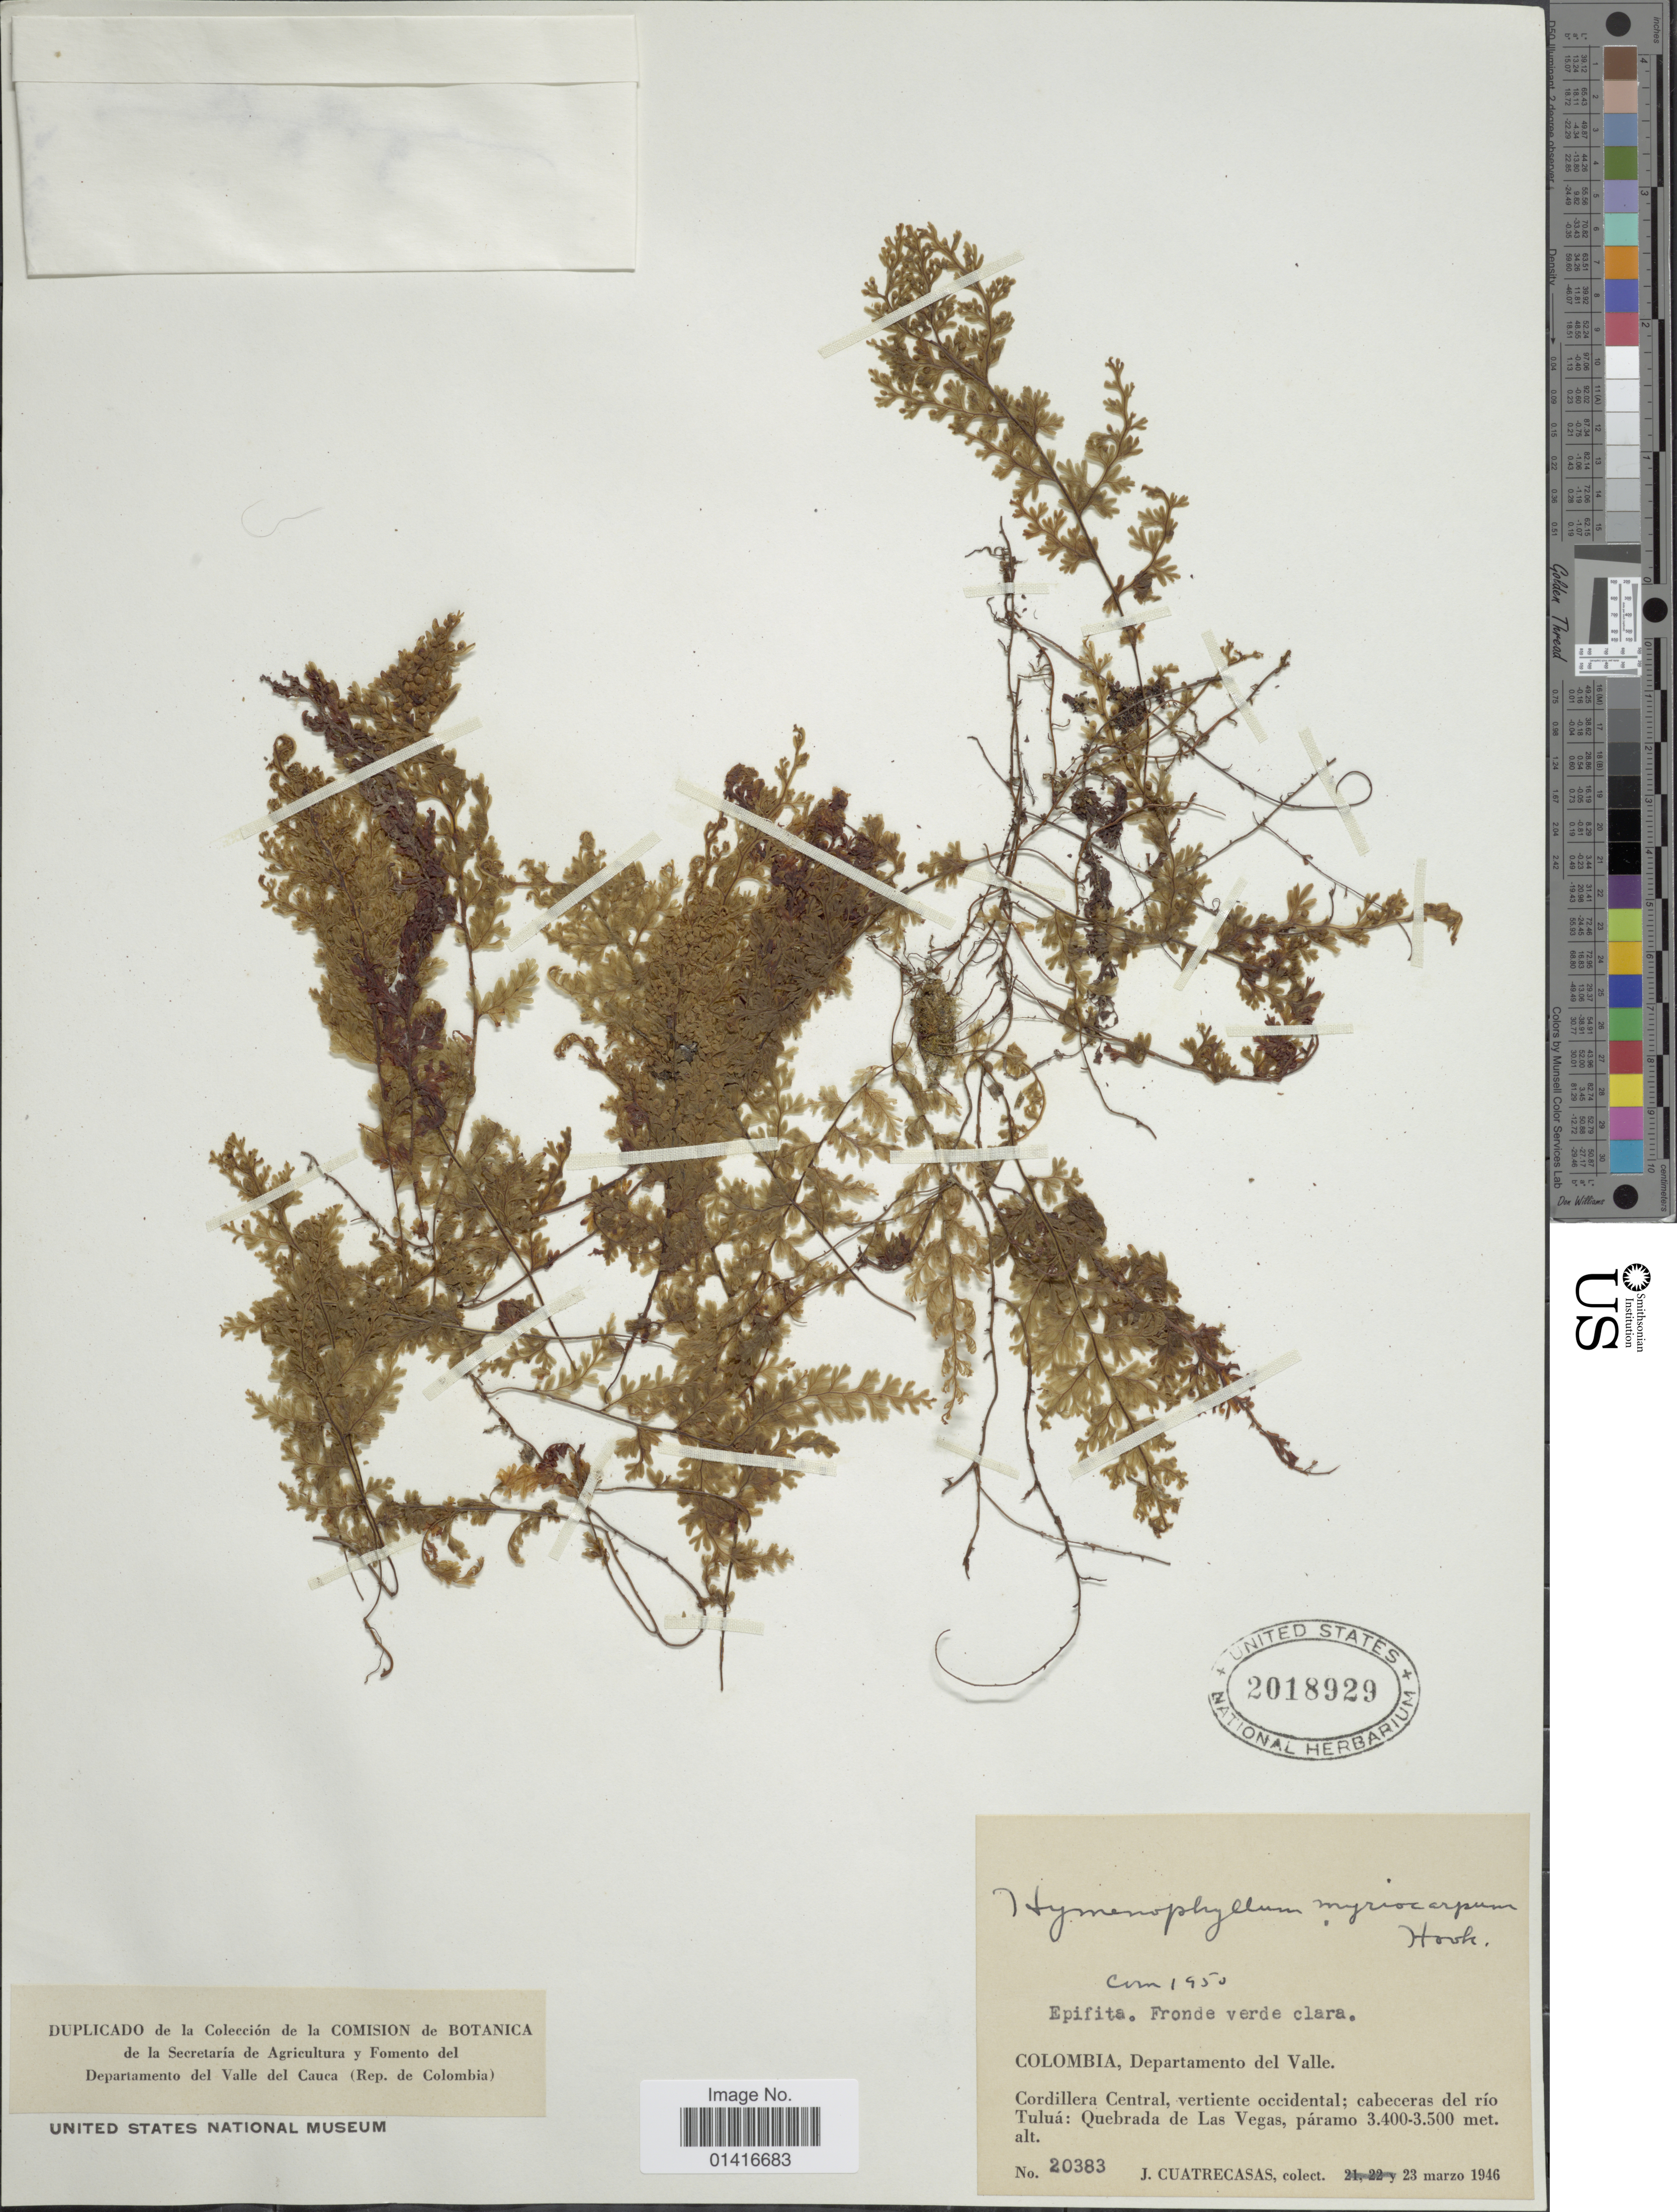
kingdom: Plantae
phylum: Tracheophyta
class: Polypodiopsida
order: Hymenophyllales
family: Hymenophyllaceae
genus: Hymenophyllum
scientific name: Hymenophyllum myriocarpum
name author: Hook.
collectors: J. Cuatrecasas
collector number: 20383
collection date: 1964-03-23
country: Colombia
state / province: Valle del Cauca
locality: Departamento del Valle. Cordillera Central, vertiente occidental; cabeceras del Río Tuluá: Quebrada de Las Vegas, Páramo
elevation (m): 3400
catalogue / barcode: US 2018929